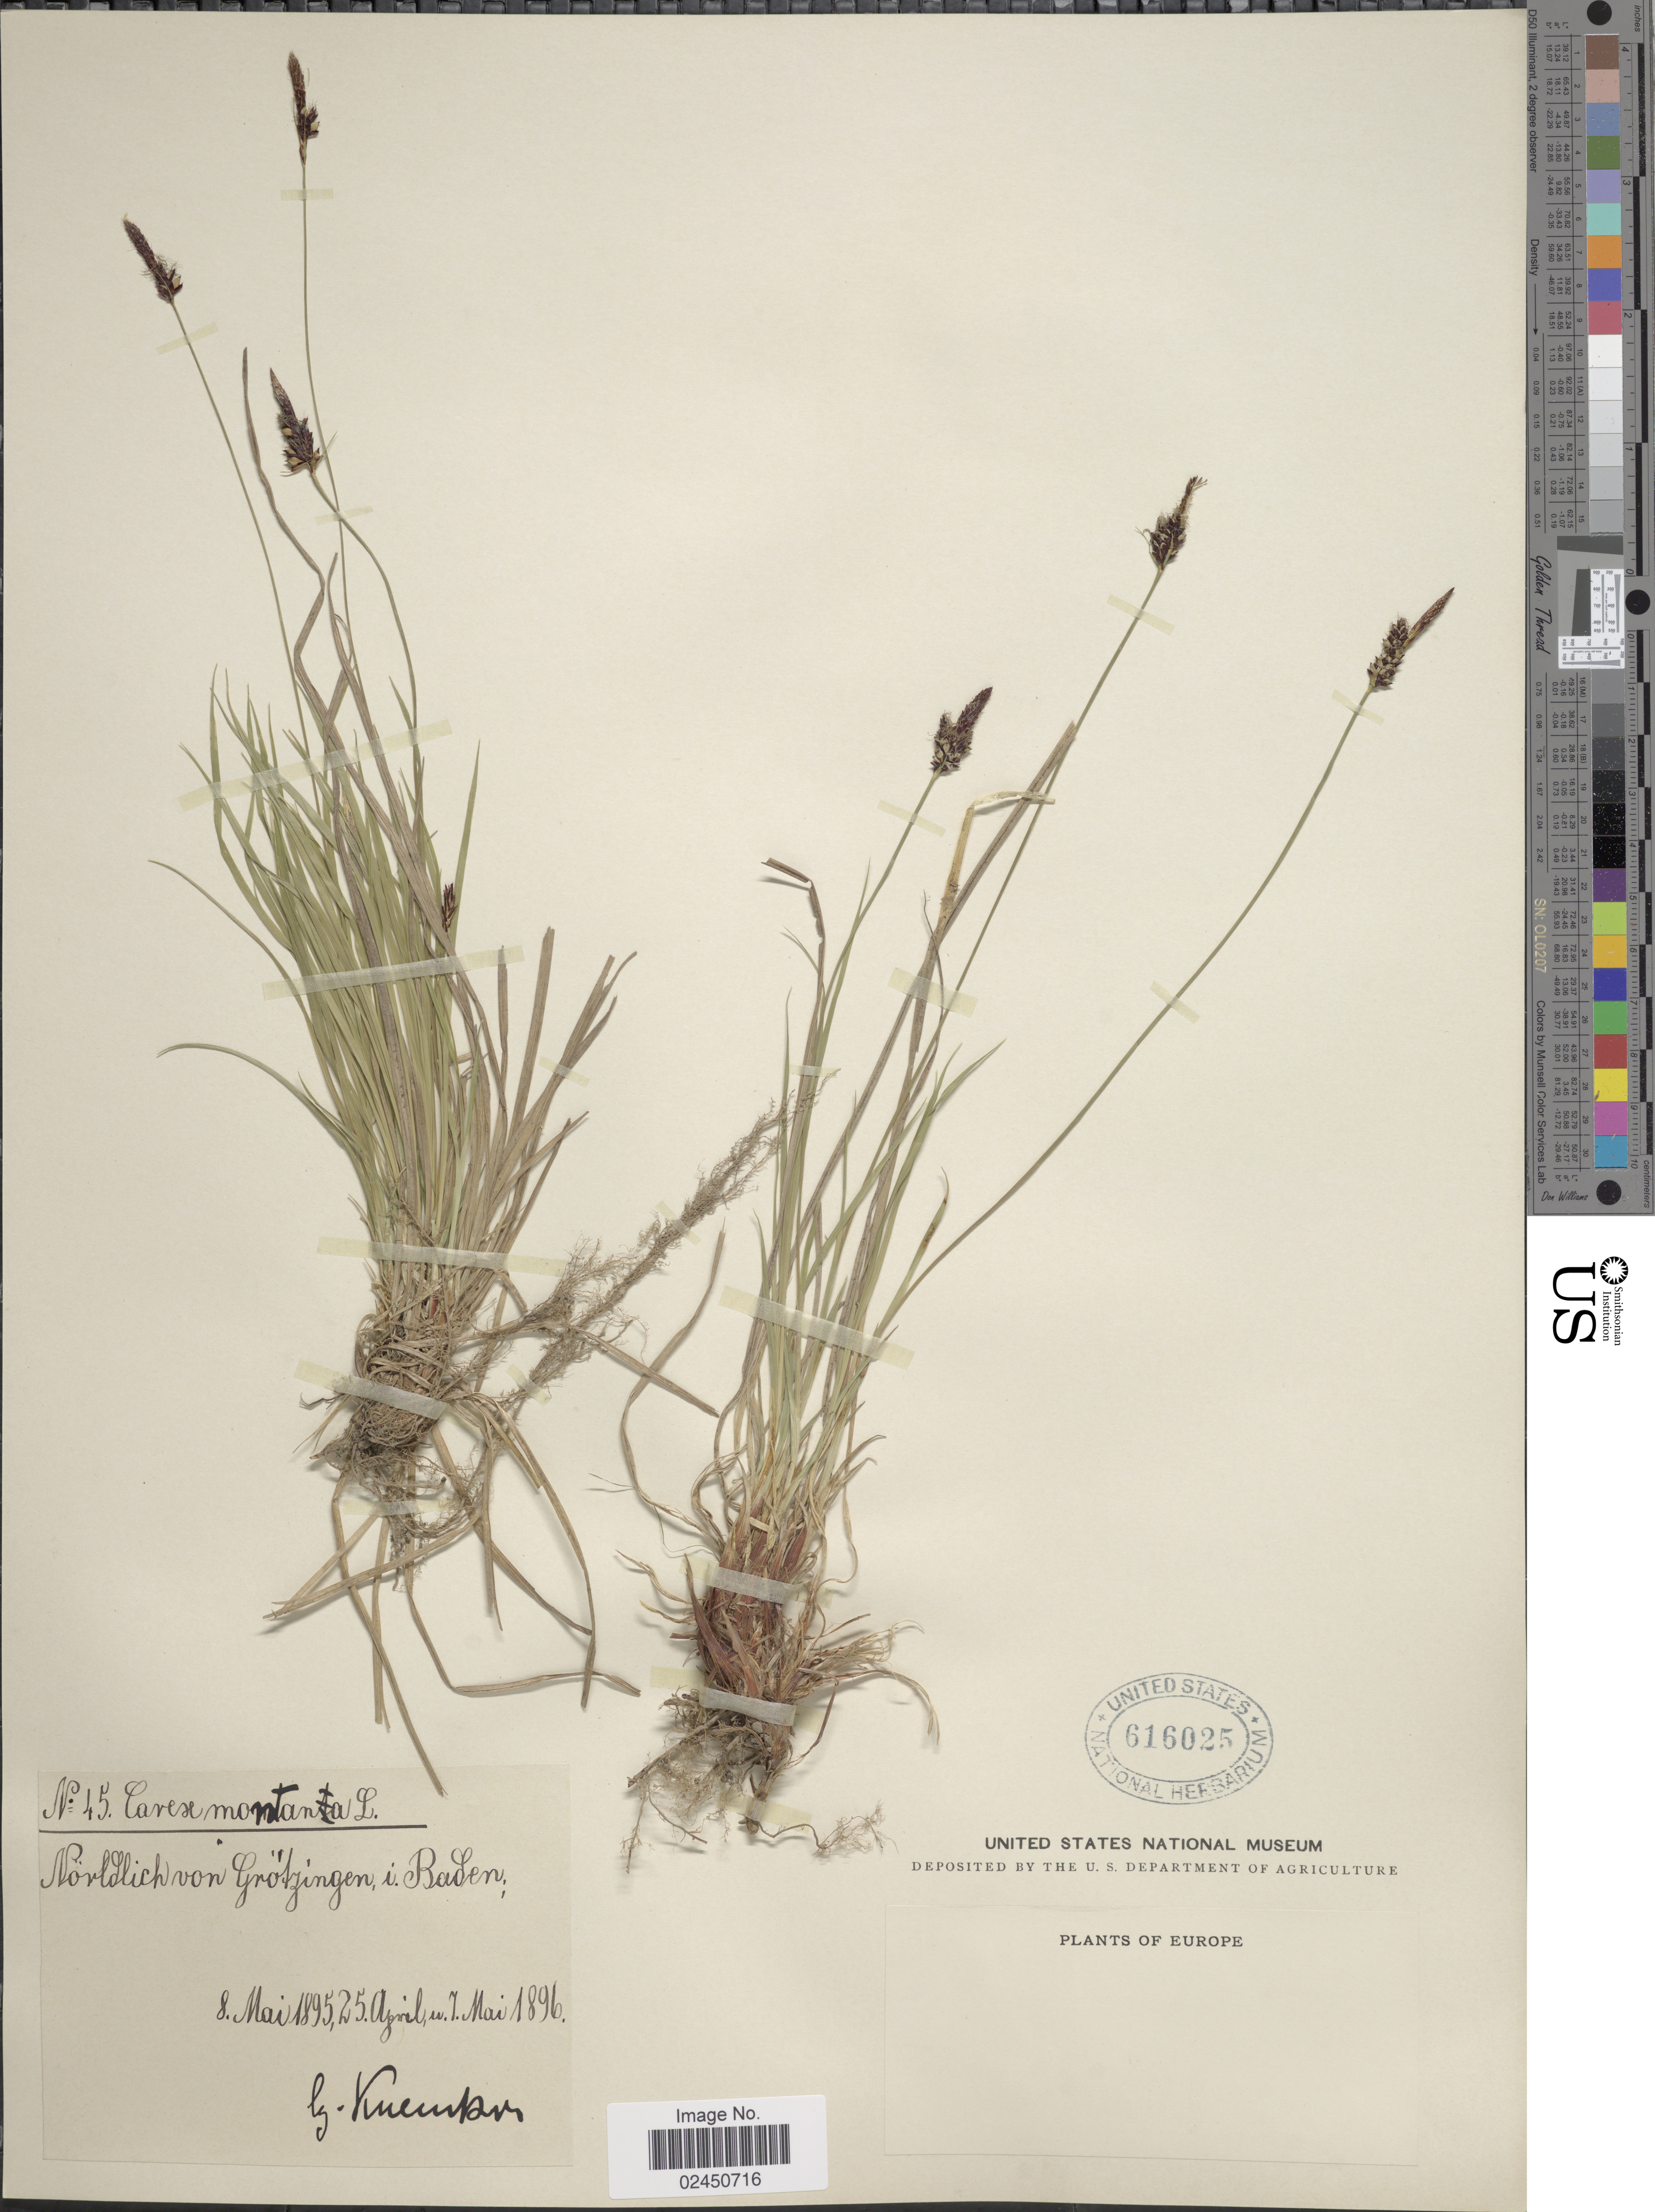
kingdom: Plantae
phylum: Tracheophyta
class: Liliopsida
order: Poales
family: Cyperaceae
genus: Carex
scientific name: Carex montana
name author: L.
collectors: Kneucker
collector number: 45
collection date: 1895-05-08/1896-05-07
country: Germany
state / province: Baden-Württemberg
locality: Nordlich von Grötzingen i Baden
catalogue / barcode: US 616025